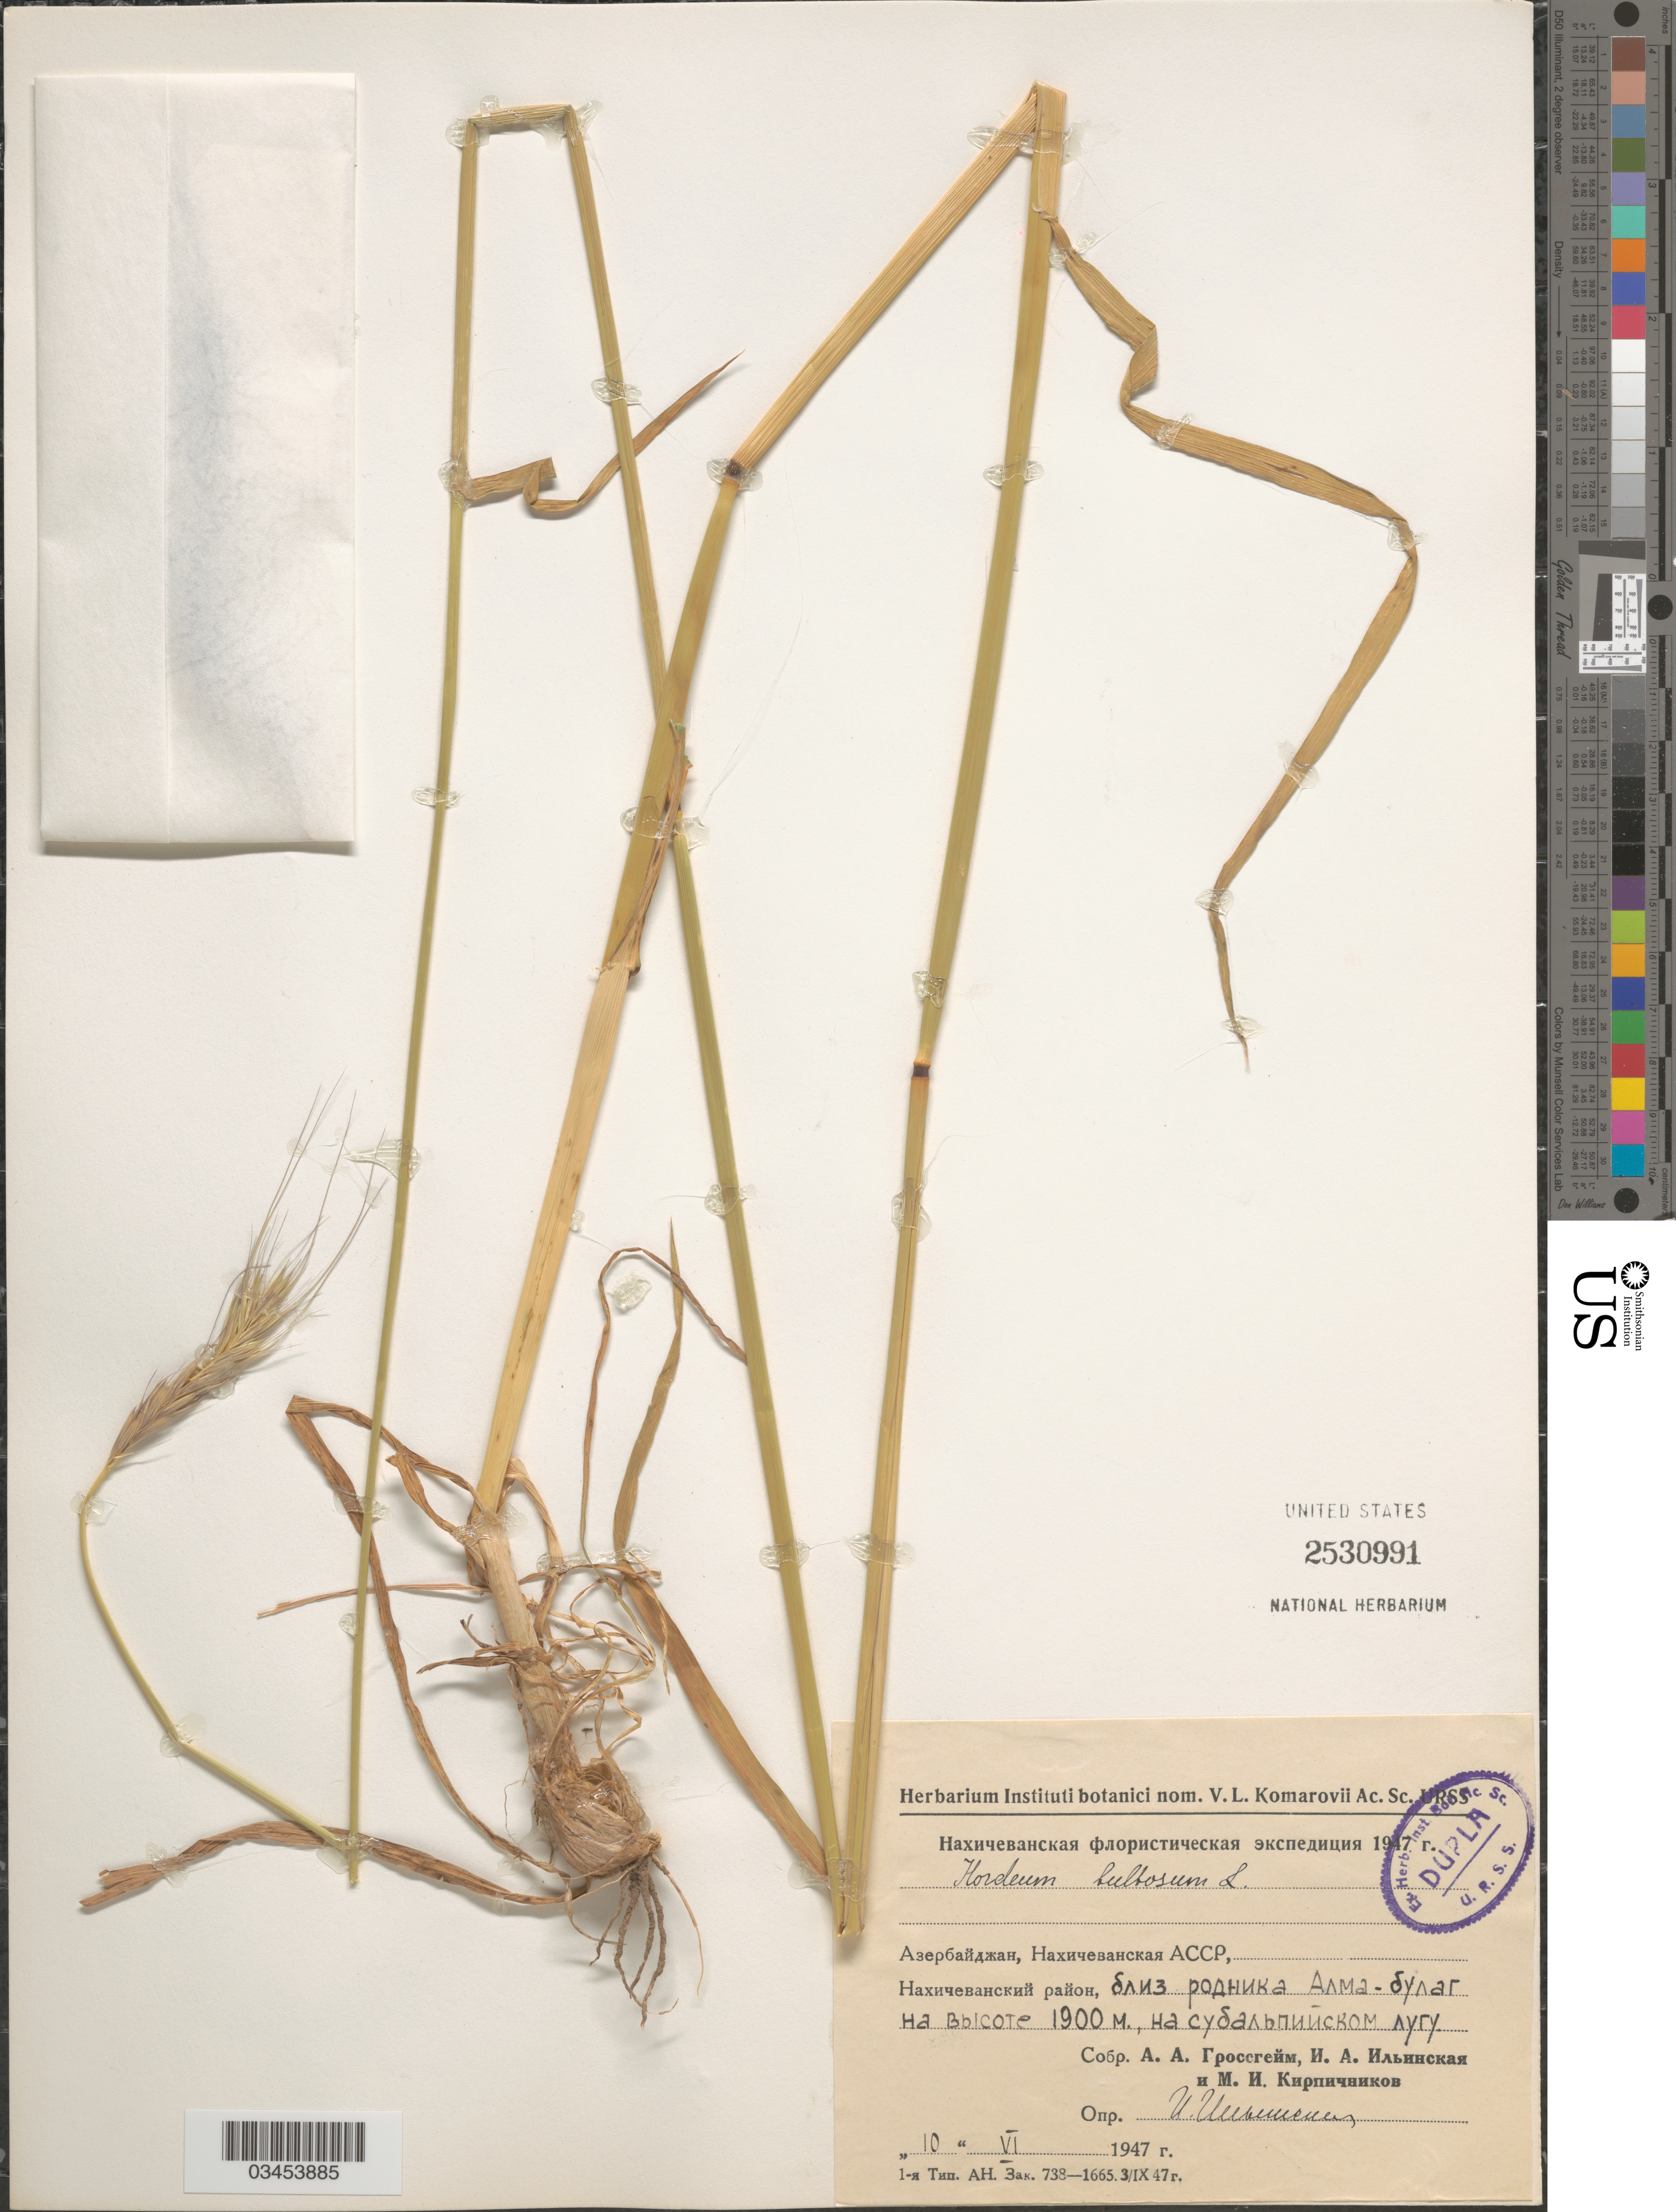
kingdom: Plantae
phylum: Tracheophyta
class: Liliopsida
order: Poales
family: Poaceae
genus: Hordeum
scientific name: Hordeum bulbosum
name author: L.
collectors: A. Grossgeim, I. Ilinskaya & M. Kirpichnikov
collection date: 1947-06-10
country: Azerbaijan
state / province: Nakhchivan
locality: Near spring Alma-bulag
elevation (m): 1900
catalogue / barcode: US 2530991